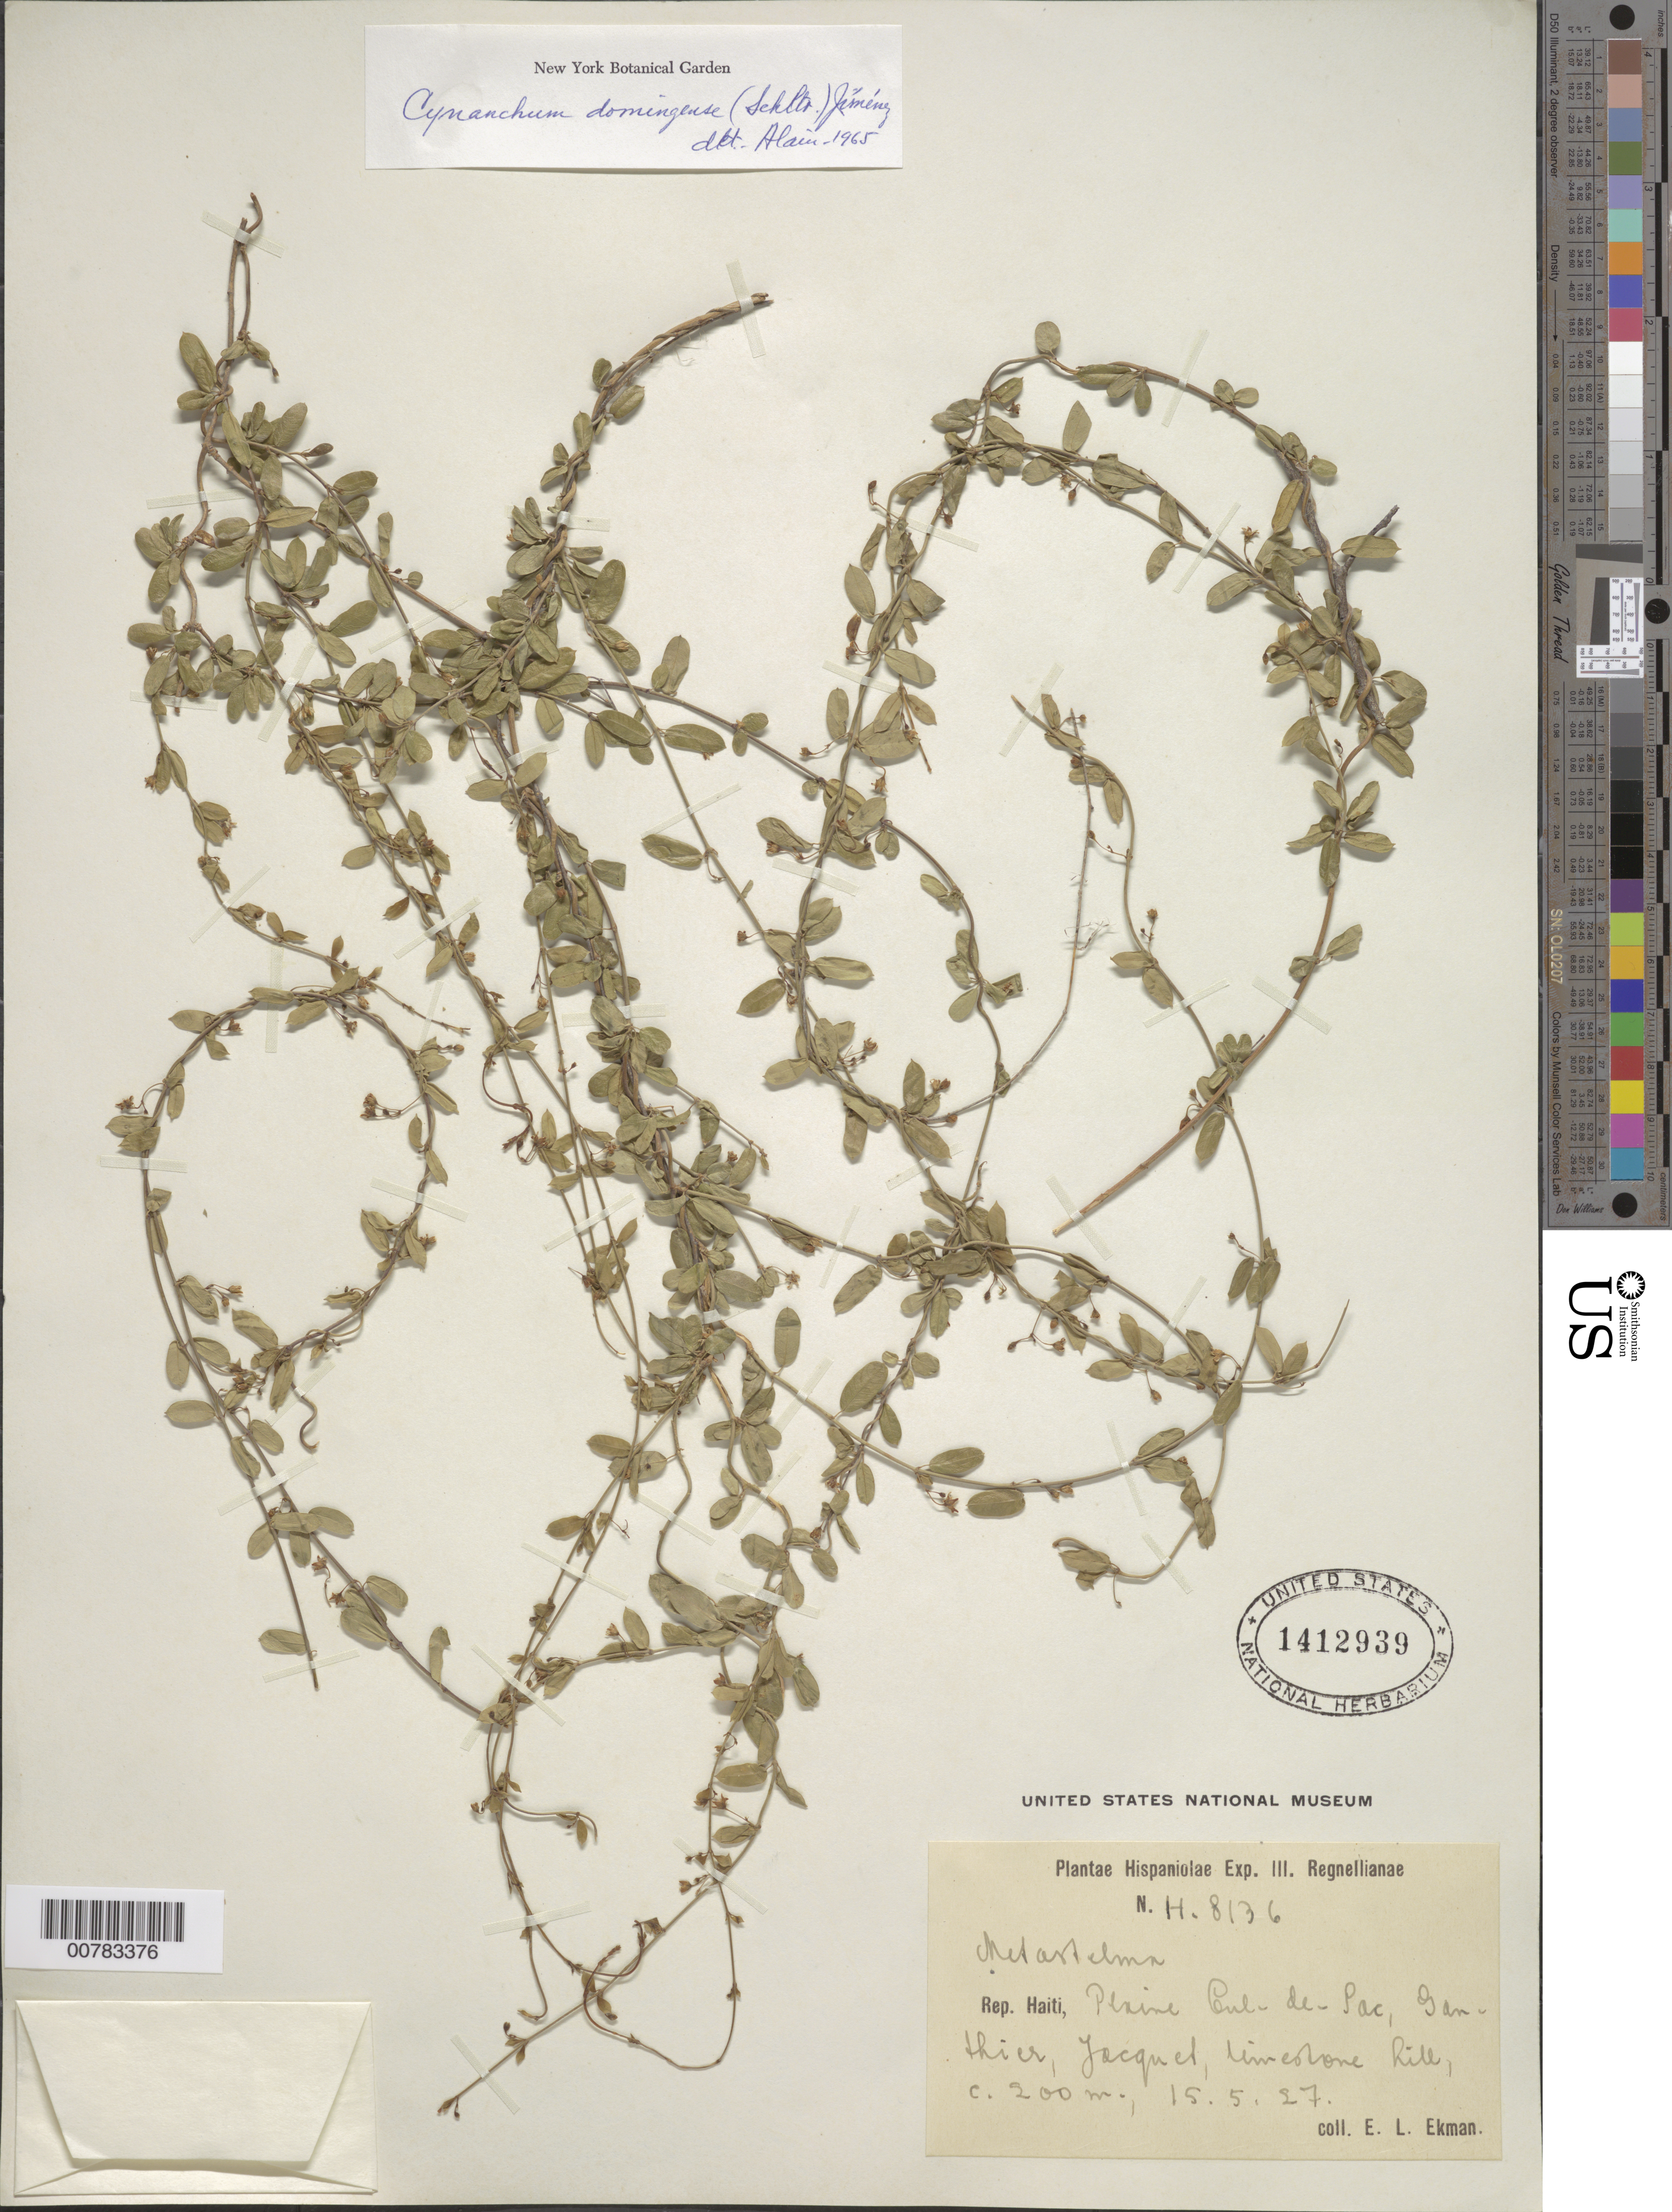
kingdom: Plantae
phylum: Tracheophyta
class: Magnoliopsida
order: Gentianales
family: Apocynaceae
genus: Metastelma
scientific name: Metastelma domingense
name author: Schltr.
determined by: Liogier, Alain H.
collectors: E. L. Ekman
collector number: H 8136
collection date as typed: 15 May 1927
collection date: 1927-05-15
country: Haiti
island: Hispaniola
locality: Plaine Cul-de-Sac, Ganthier, Jacquel.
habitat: Limestone hill.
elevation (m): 200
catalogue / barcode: US 1412939